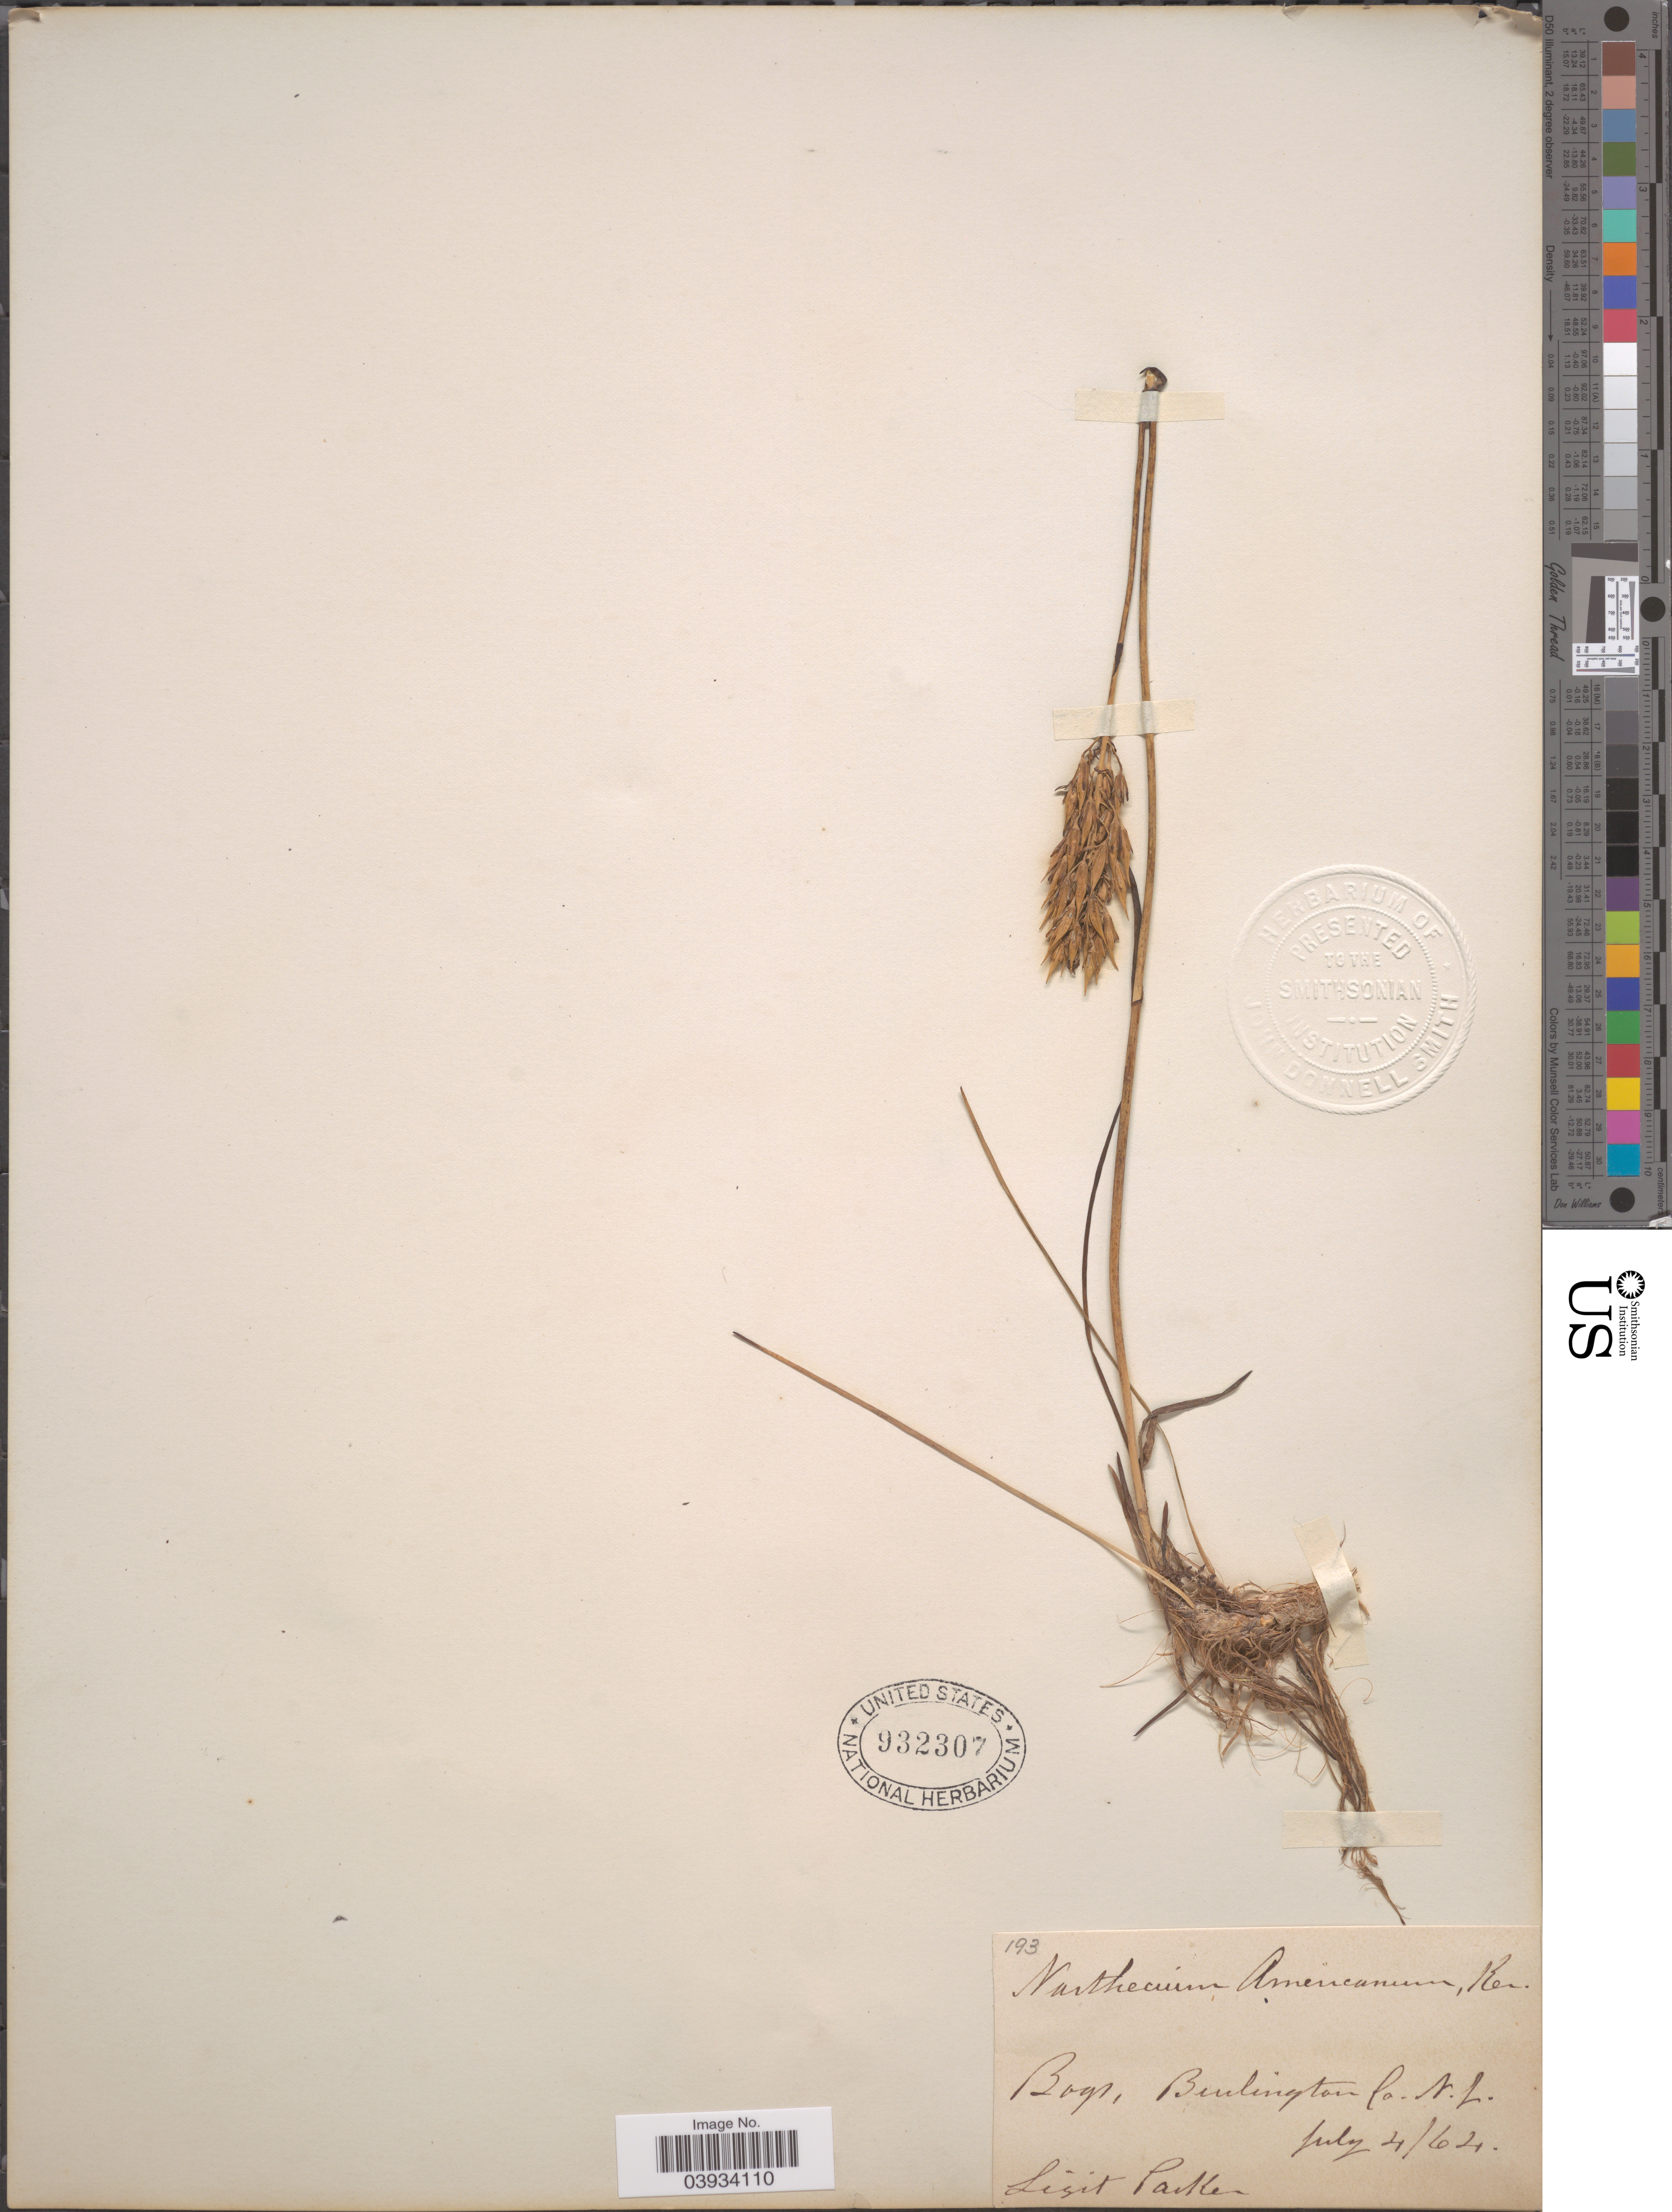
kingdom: Plantae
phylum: Tracheophyta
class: Liliopsida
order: Dioscoreales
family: Nartheciaceae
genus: Narthecium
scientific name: Narthecium americanum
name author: Ker Gawl.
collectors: Packer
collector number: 193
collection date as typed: Transcribed d/m/y: 4/7/64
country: United States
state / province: New Jersey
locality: Bogs, Burlington Co.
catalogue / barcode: US 932307